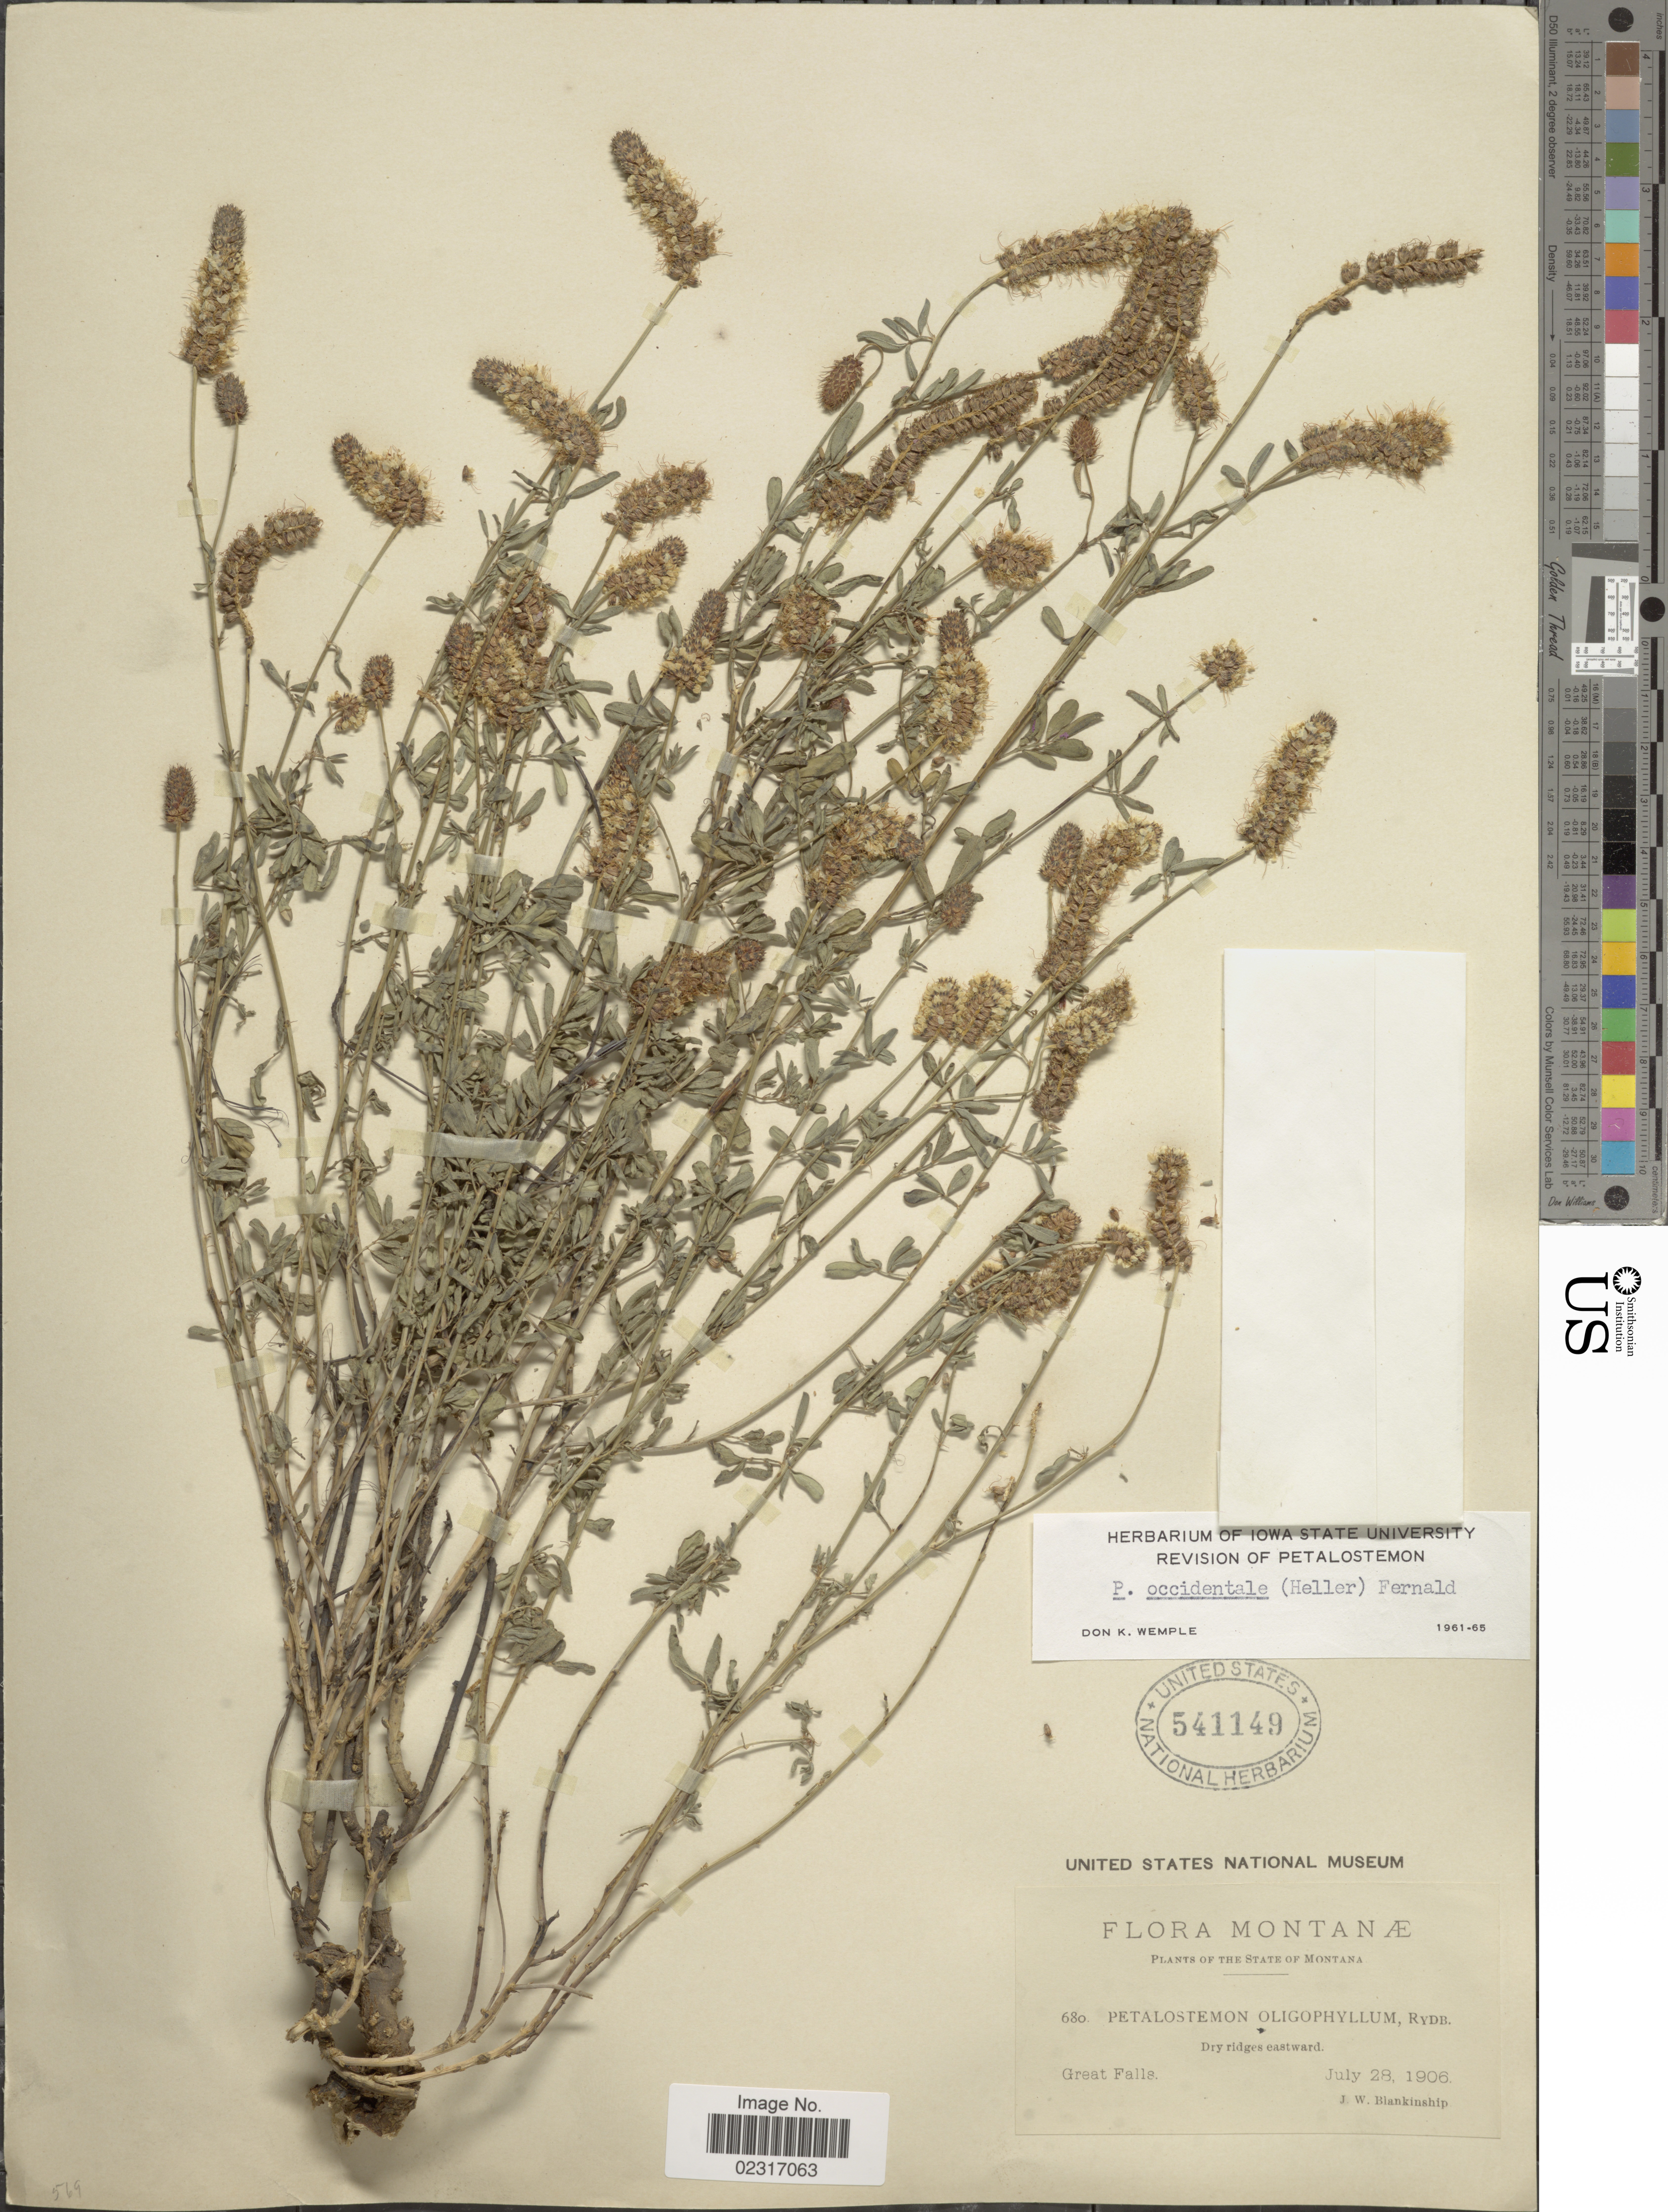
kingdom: Plantae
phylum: Tracheophyta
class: Magnoliopsida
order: Fabales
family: Fabaceae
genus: Dalea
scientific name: Dalea candida var. oligophylla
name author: (Torr) Shinners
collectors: J. W. Blankinship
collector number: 680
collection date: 1906-07-28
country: United States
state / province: Montana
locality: Montanae. Dry ridges eastward. Great Falls.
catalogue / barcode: US 541149